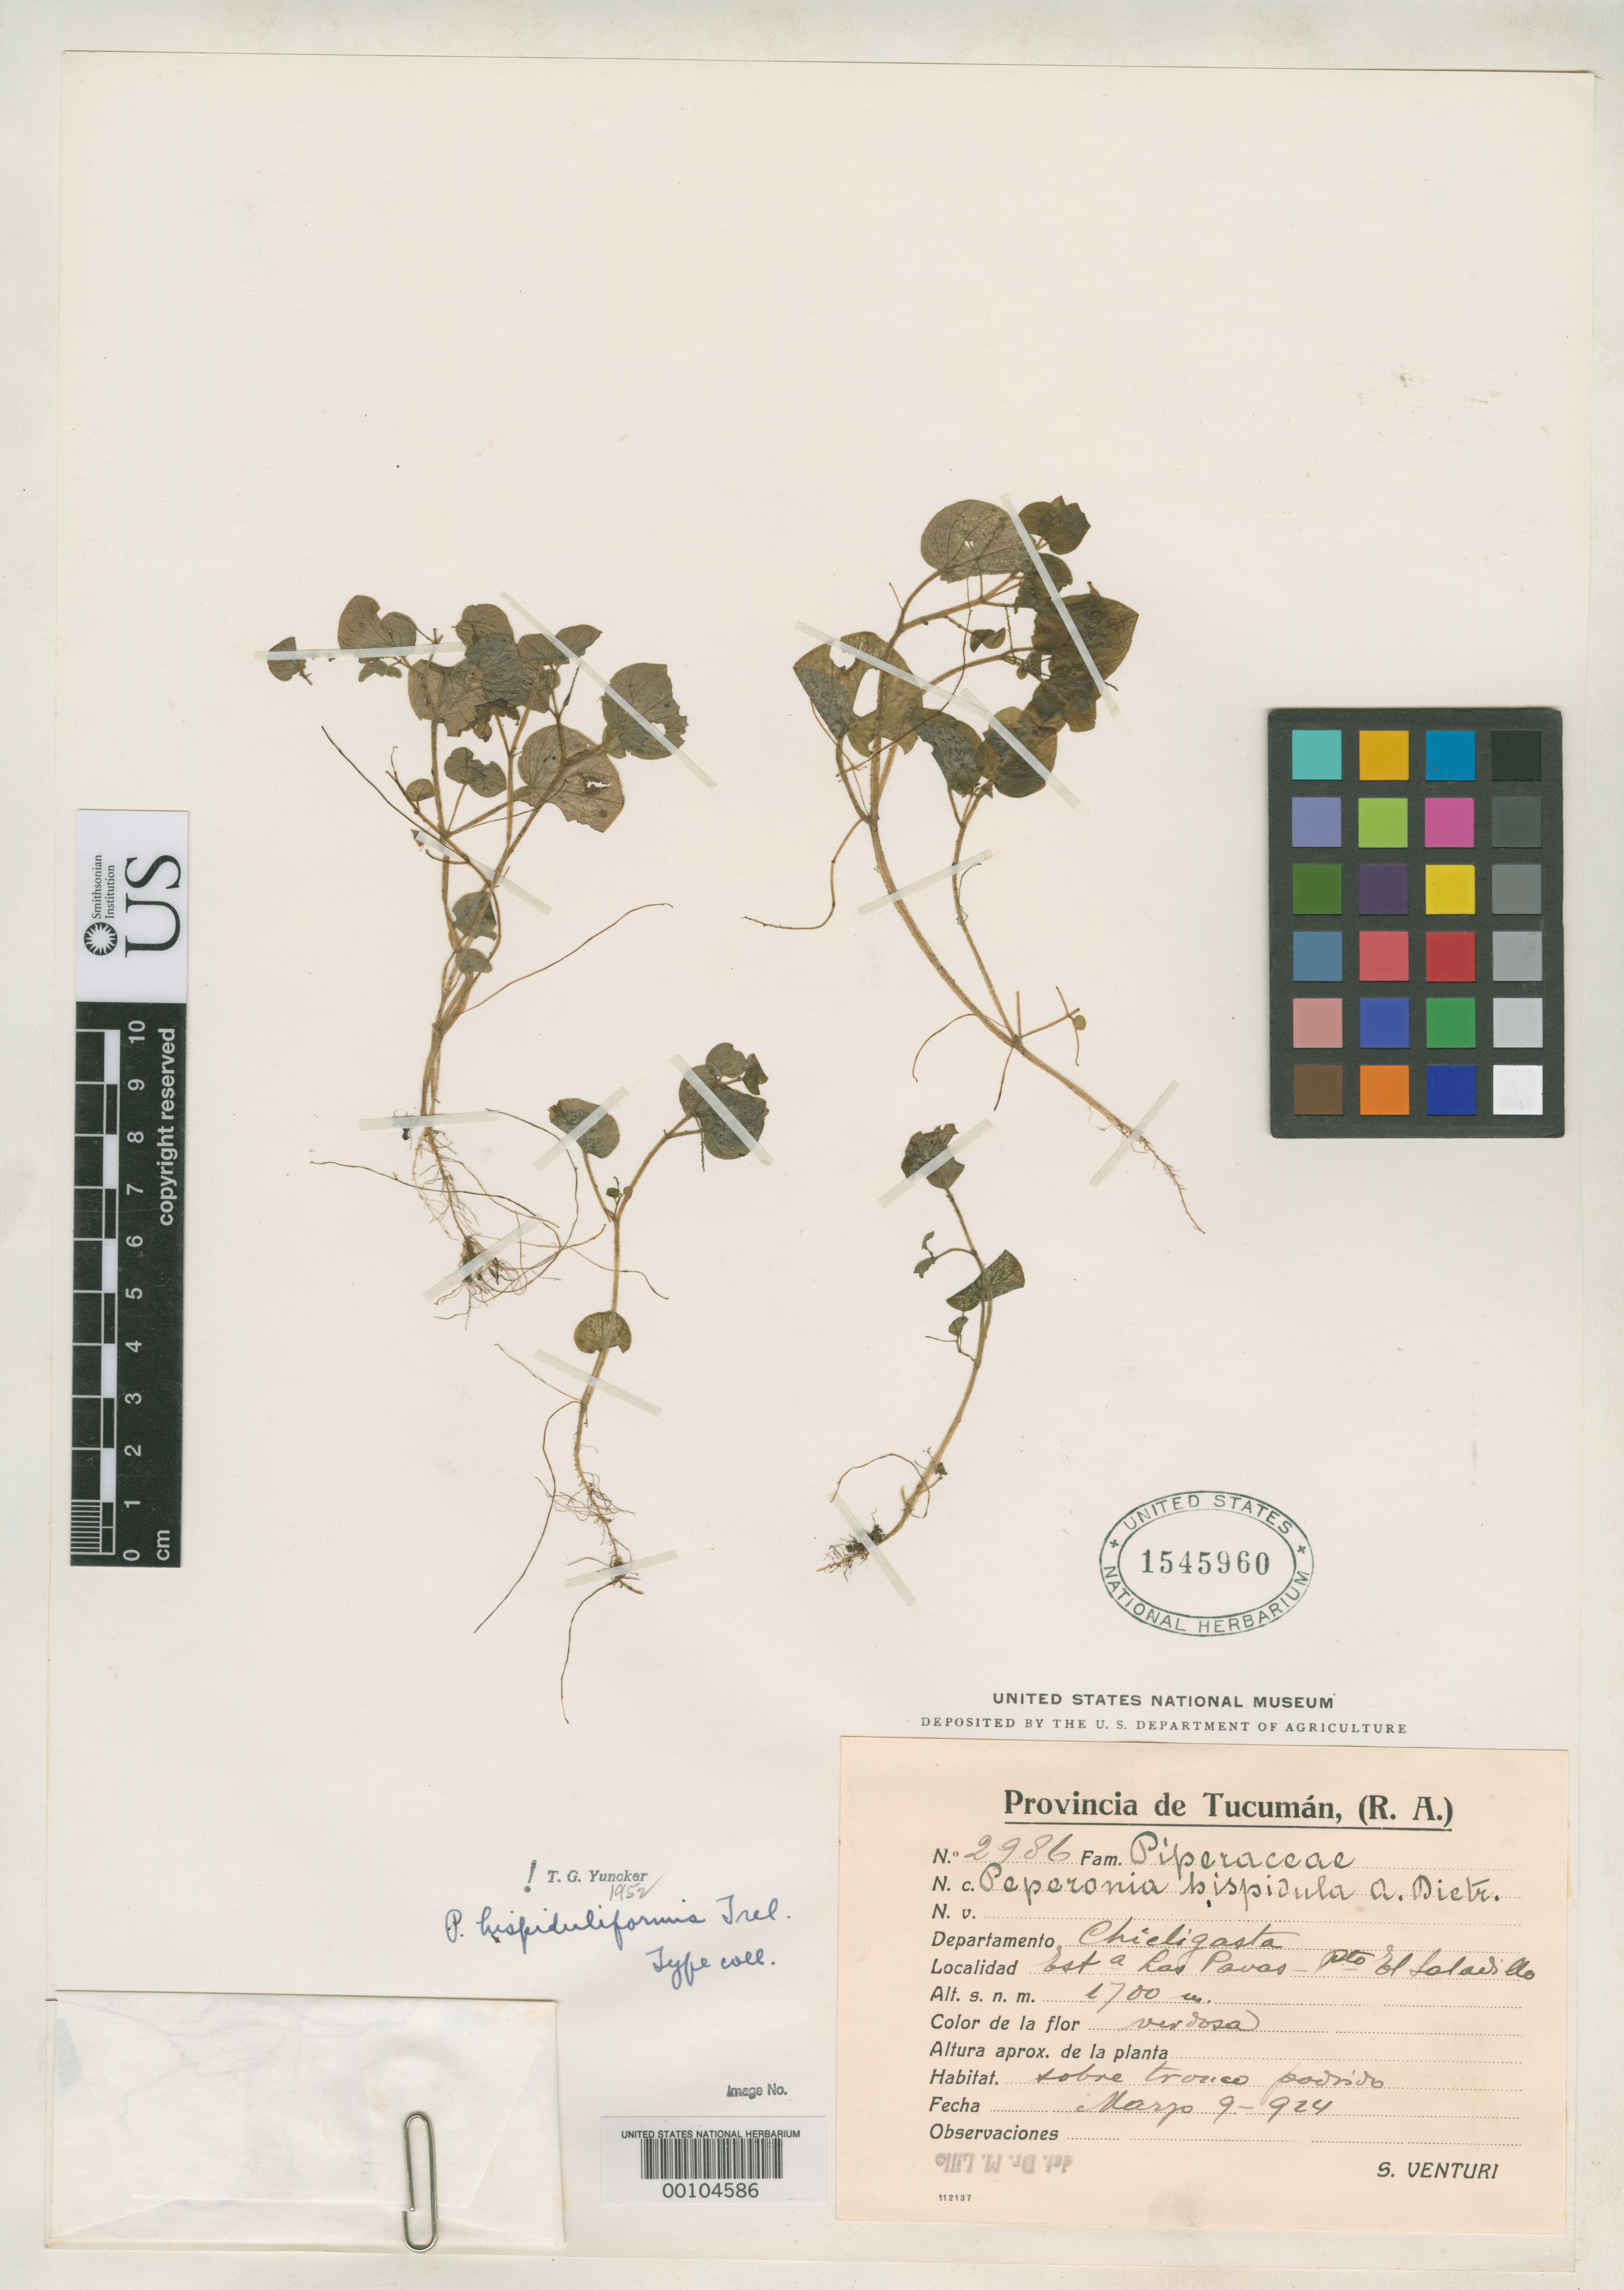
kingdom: Plantae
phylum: Tracheophyta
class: Magnoliopsida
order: Piperales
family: Piperaceae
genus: Peperomia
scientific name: Peperomia hispiduliformis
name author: Trel. in Moldenke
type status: Isotype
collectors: S. Venturi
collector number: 2986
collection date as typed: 09 May 1924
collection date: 1924-05-09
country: Argentina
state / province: Tucumán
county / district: Chicligasta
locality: E of Las Pavas, Pto. El Solarillo.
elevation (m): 1700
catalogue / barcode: US 1545960